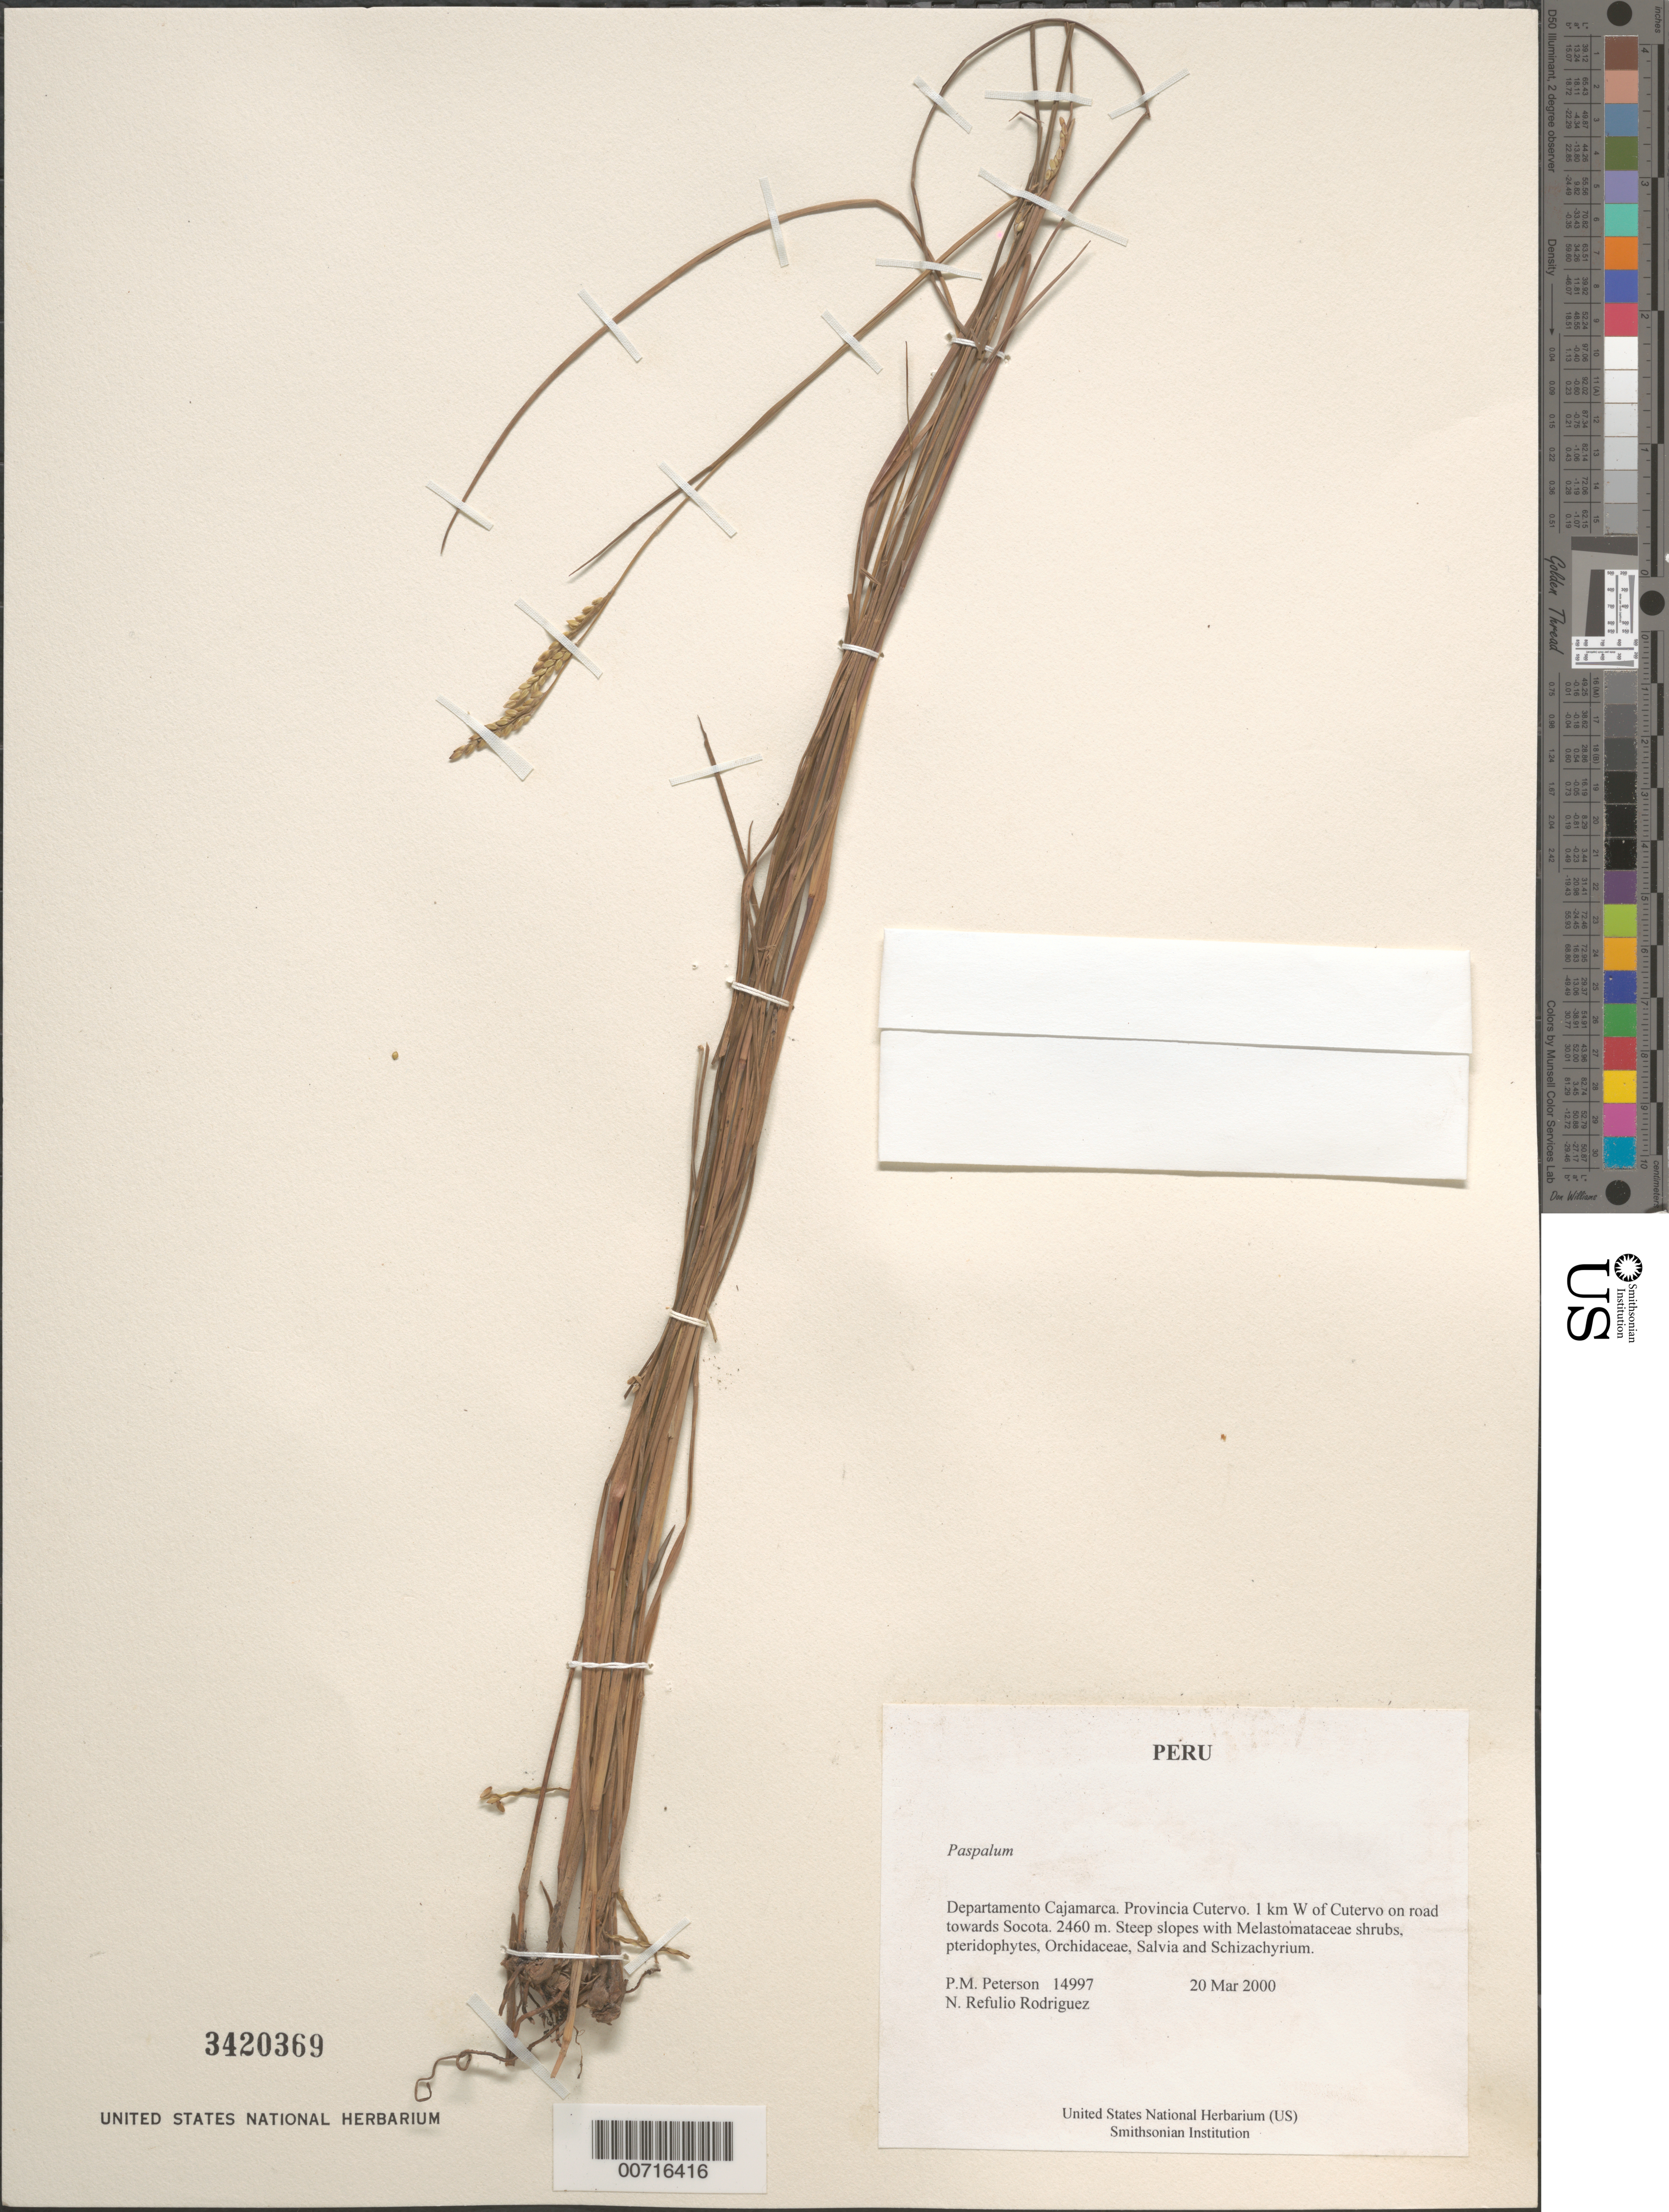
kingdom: Plantae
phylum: Tracheophyta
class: Liliopsida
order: Poales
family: Poaceae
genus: Paspalum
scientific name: Paspalum sp.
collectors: P. M. Peterson & N. Refulio-Rodríguez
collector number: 14997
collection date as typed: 20 Mar 2000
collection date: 2000-03-20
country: Peru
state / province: Cajamarca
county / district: Cutervo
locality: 1 km W of Cutervo on road towards Socota.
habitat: Steep slopes with Melastomataceae shrubs, pteridophytes, Orchidaceae, Salvia and Schizachyrium.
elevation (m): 2460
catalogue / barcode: US 3420369